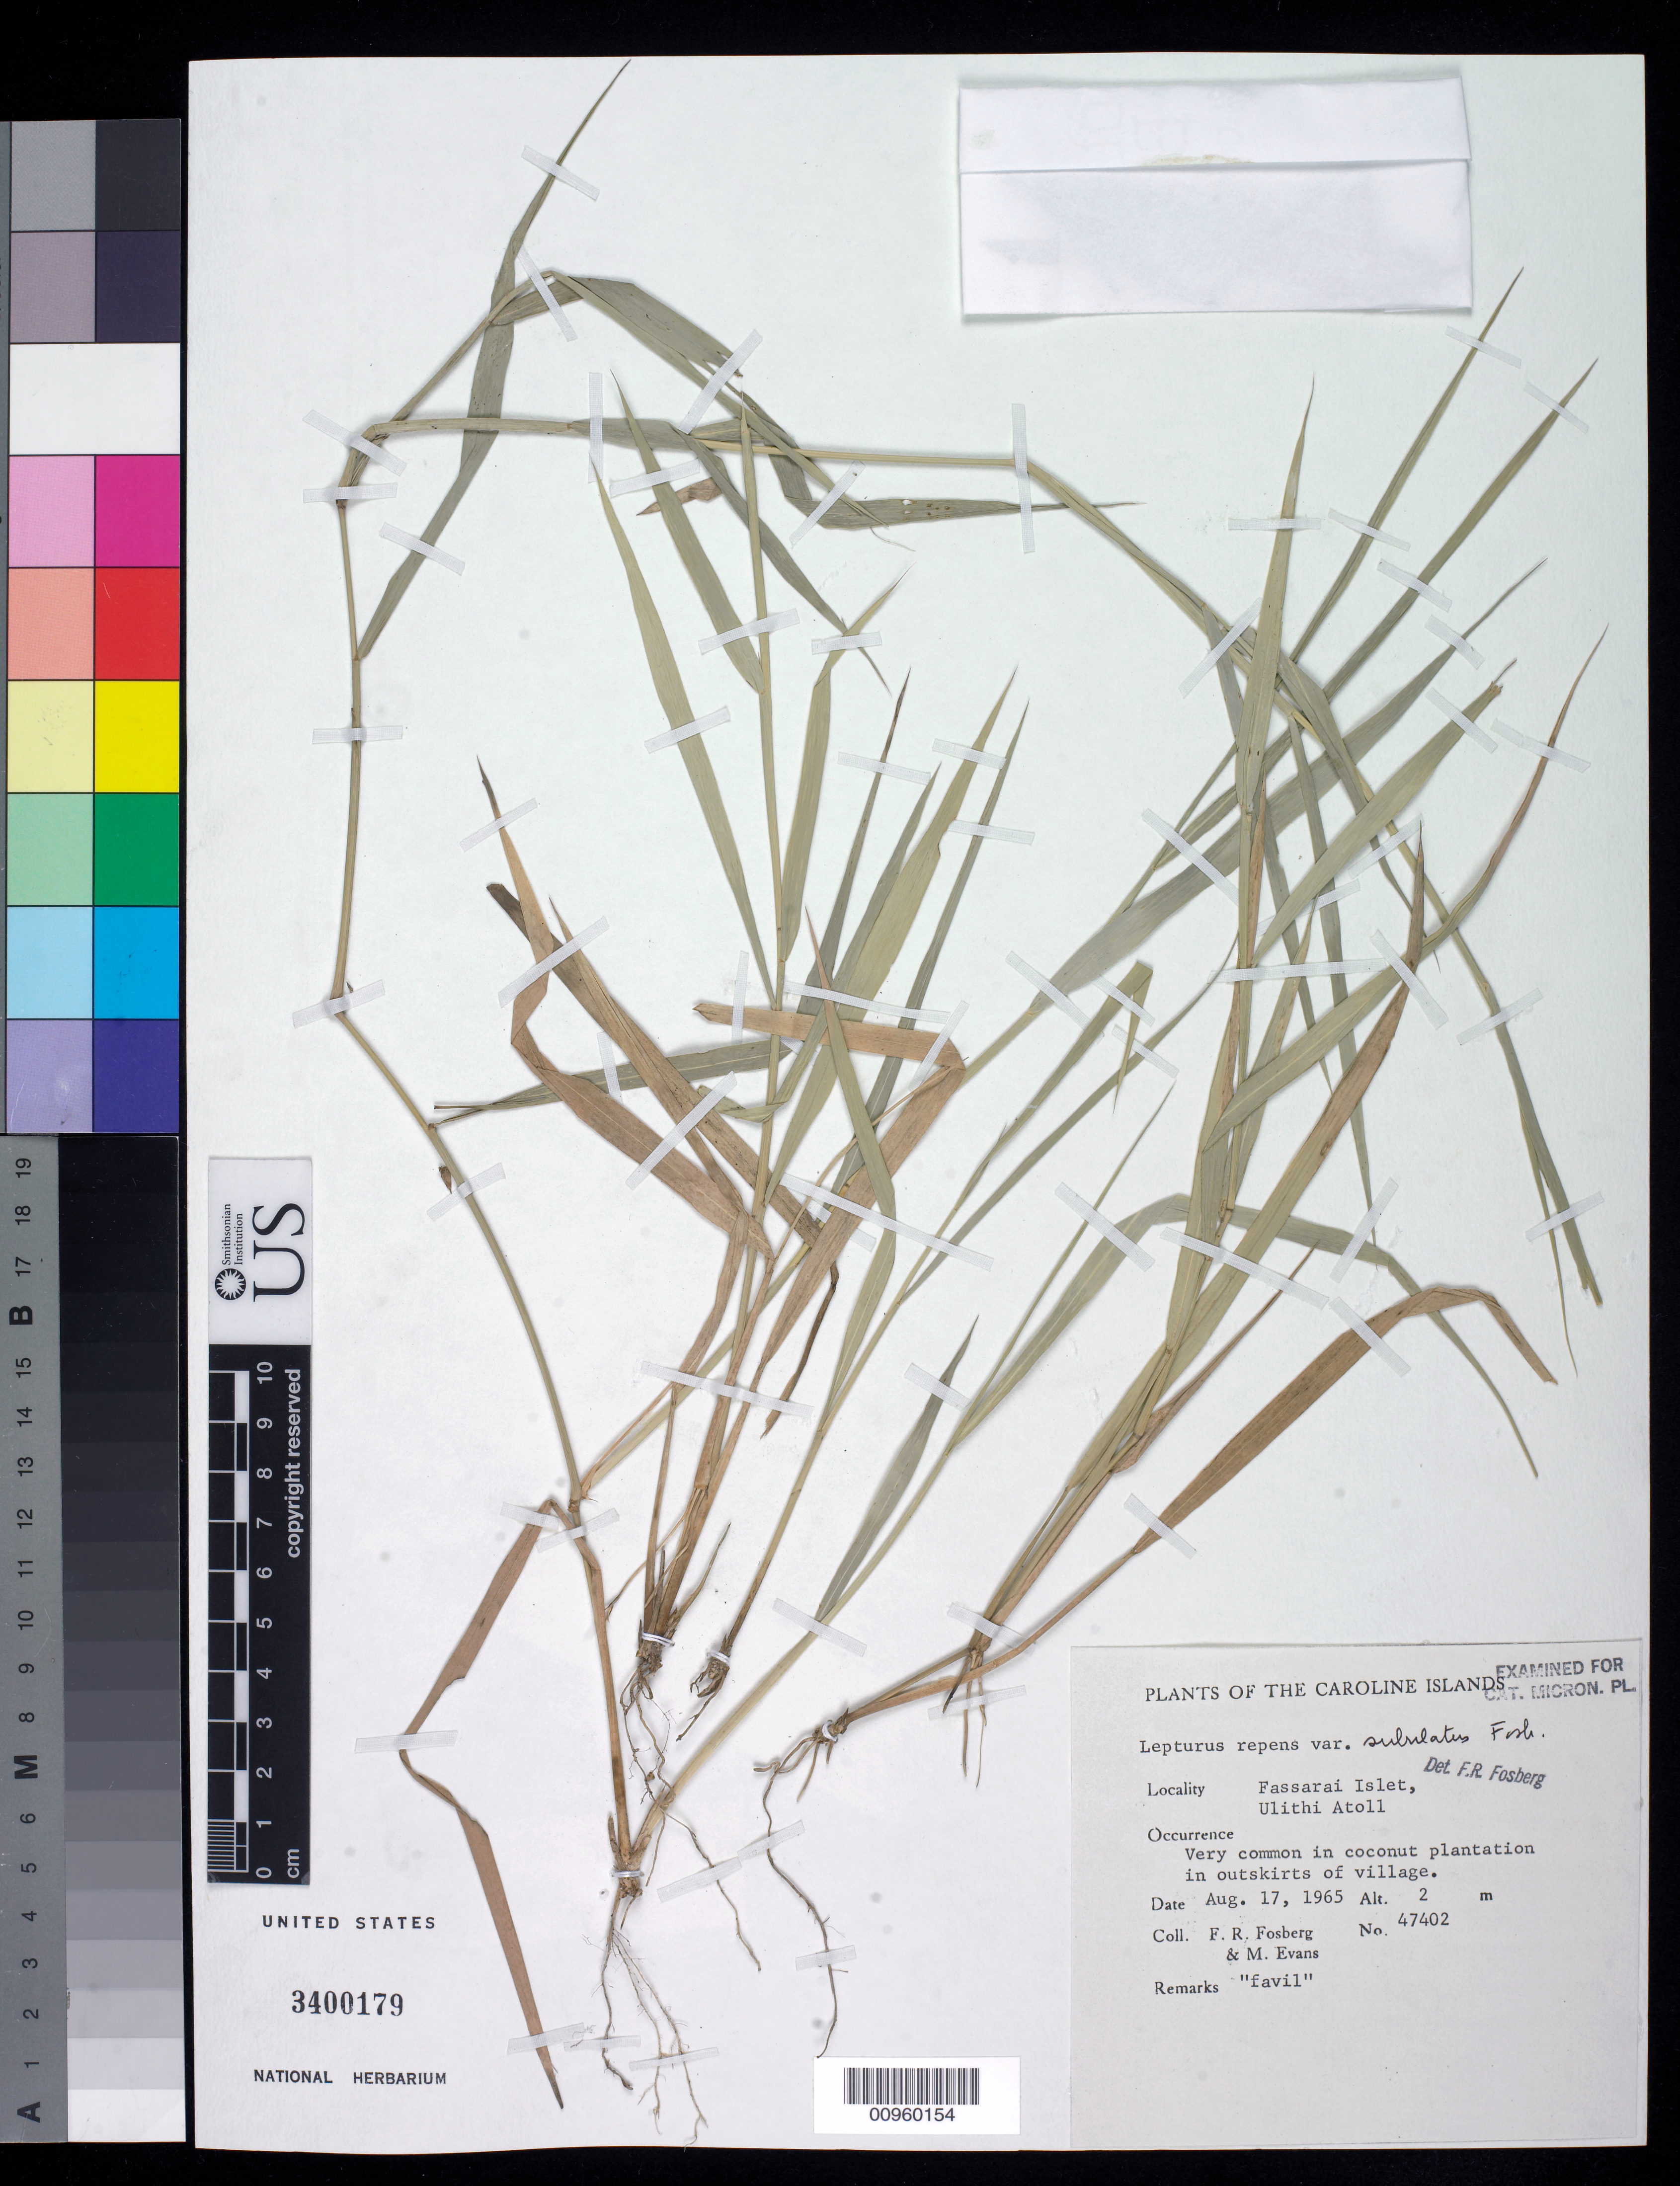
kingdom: Plantae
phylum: Tracheophyta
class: Liliopsida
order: Poales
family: Poaceae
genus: Lepturus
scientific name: Lepturus repens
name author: (J.R. Forst.) R. Br.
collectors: F. R. Fosberg & M. Evans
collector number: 47402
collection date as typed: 17 Aug 1965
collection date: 1965-08-17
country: Micronesia, Federated States of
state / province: Yap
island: Ulithi Atoll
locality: Very common in coconut plantation in outskirts of village.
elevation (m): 2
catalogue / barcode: US 3400179